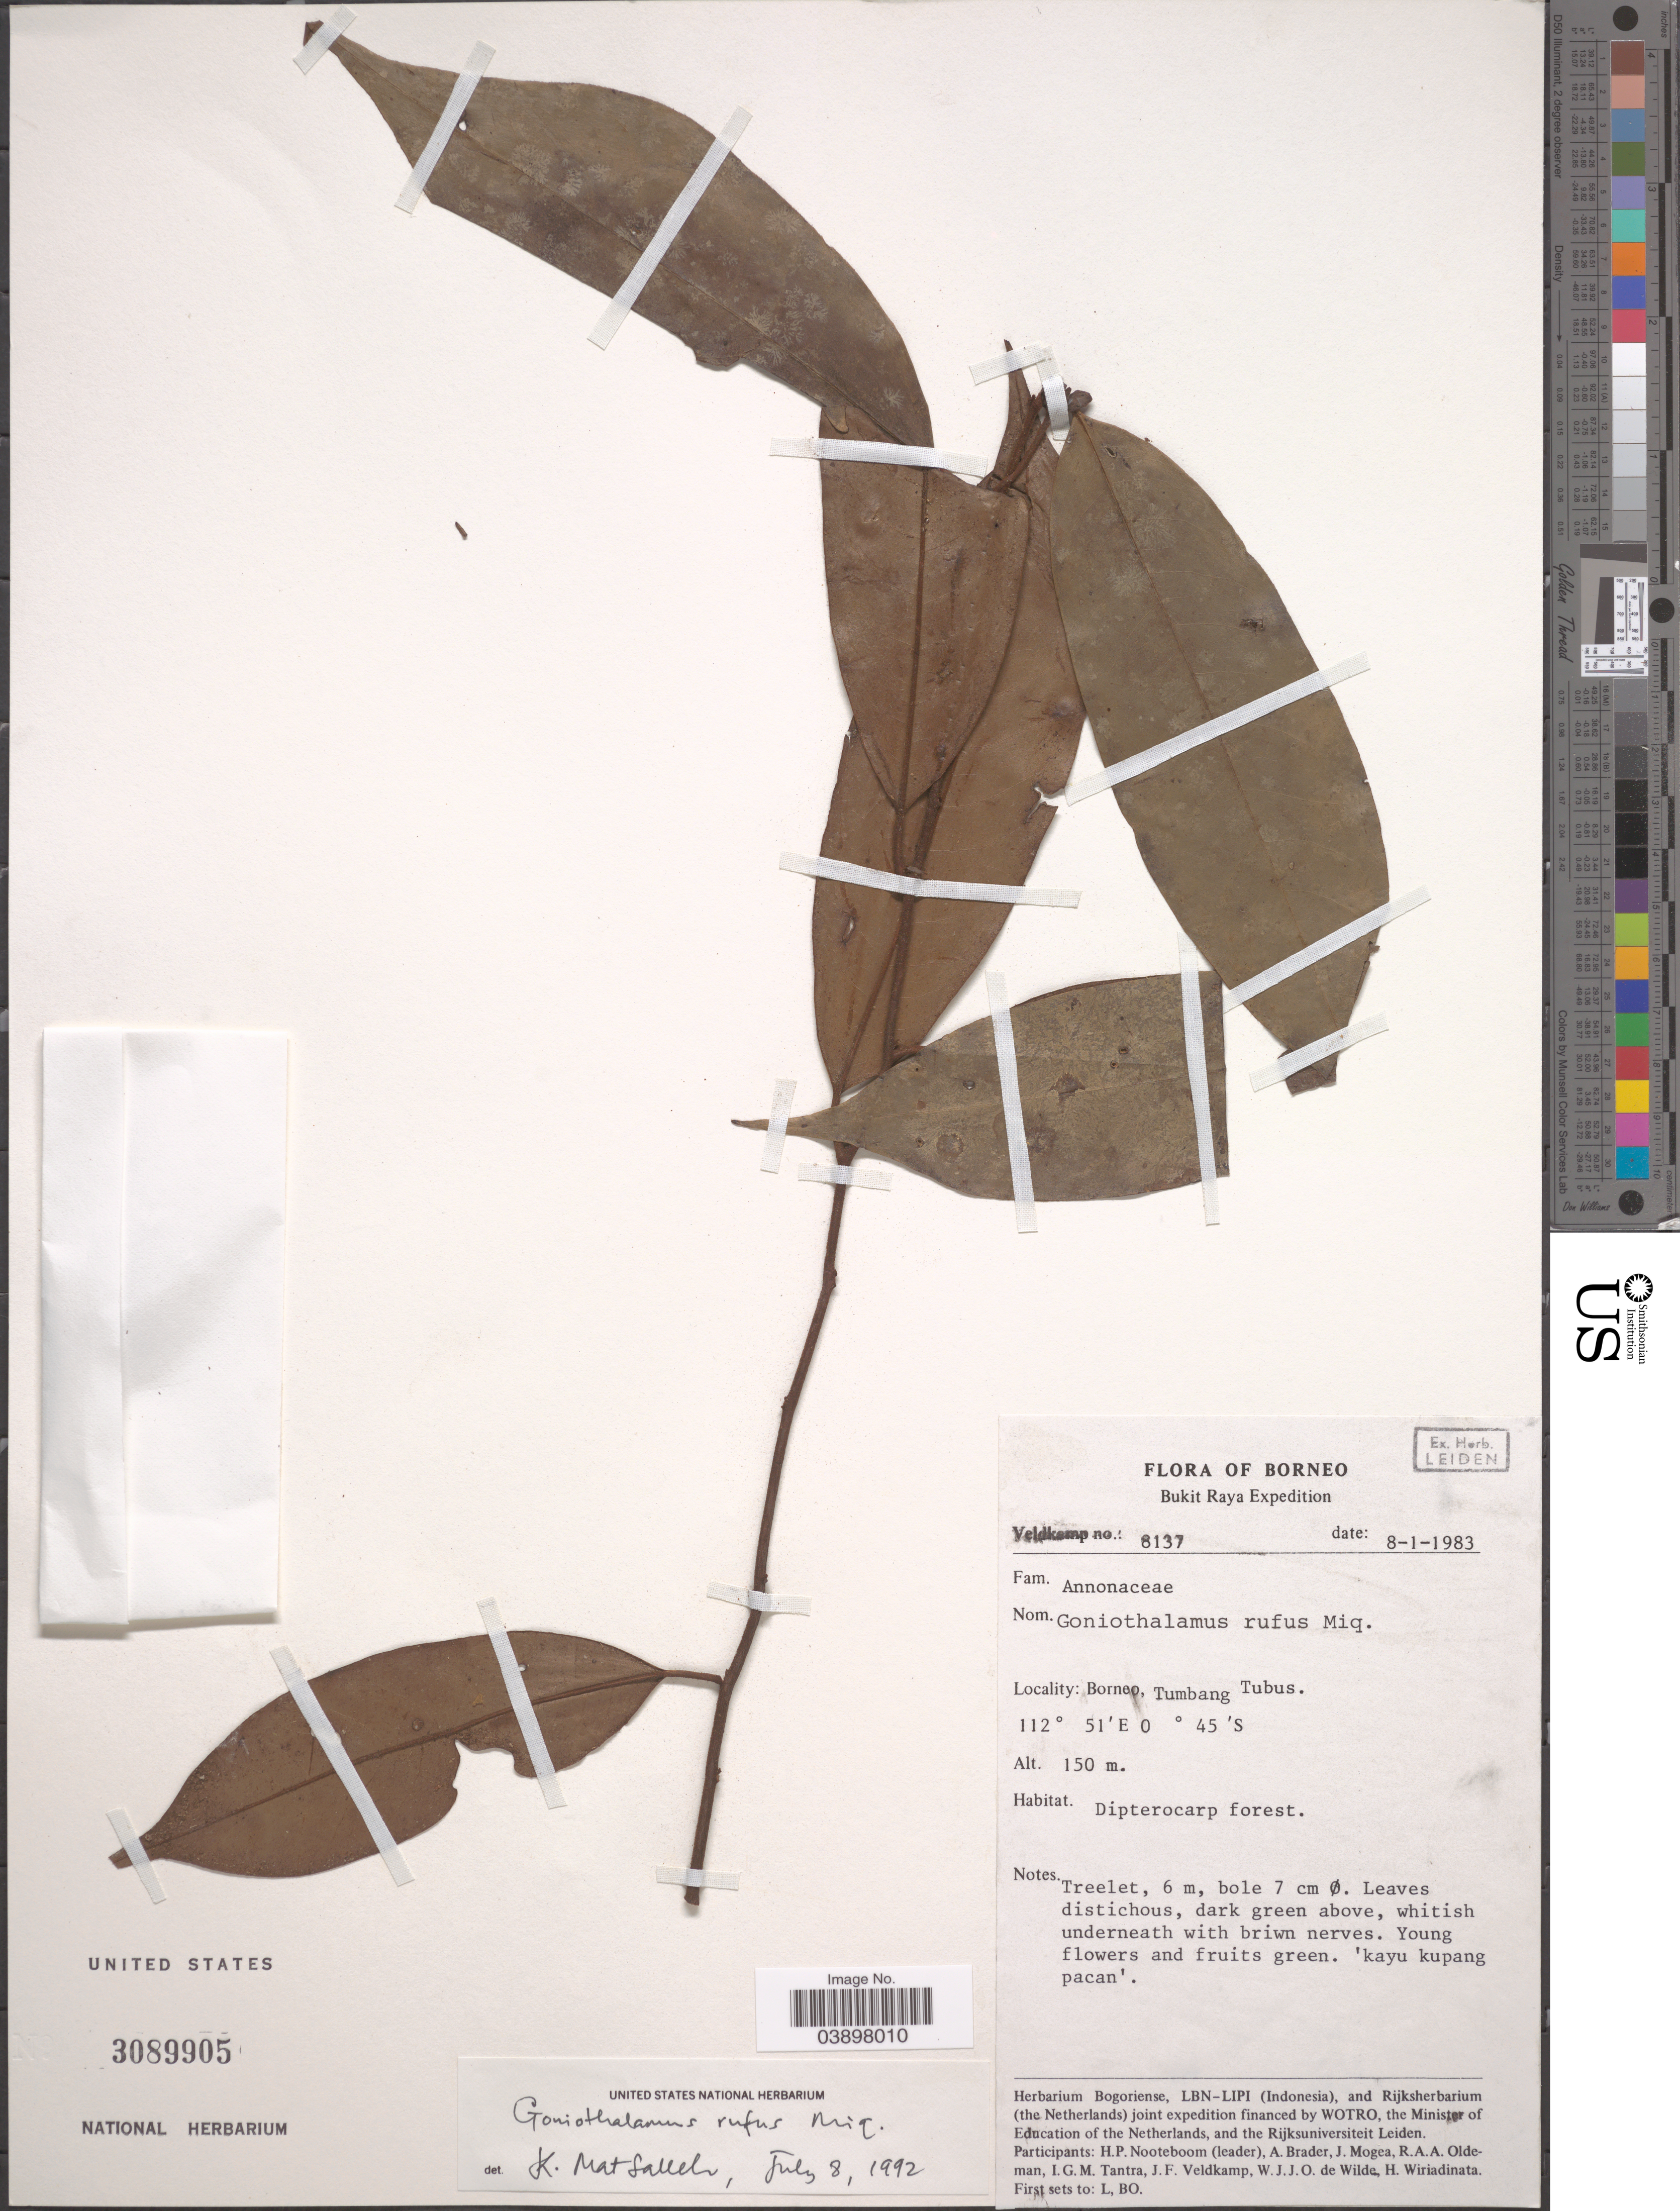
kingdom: Plantae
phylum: Tracheophyta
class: Magnoliopsida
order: Magnoliales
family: Annonaceae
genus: Goniothalamus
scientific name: Goniothalamus rufus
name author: Miq.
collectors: -. Veldkamp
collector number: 8137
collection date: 1983-01-08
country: Malaysia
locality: Borneo. Tumbang Tubus.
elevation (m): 150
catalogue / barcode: US 3089905